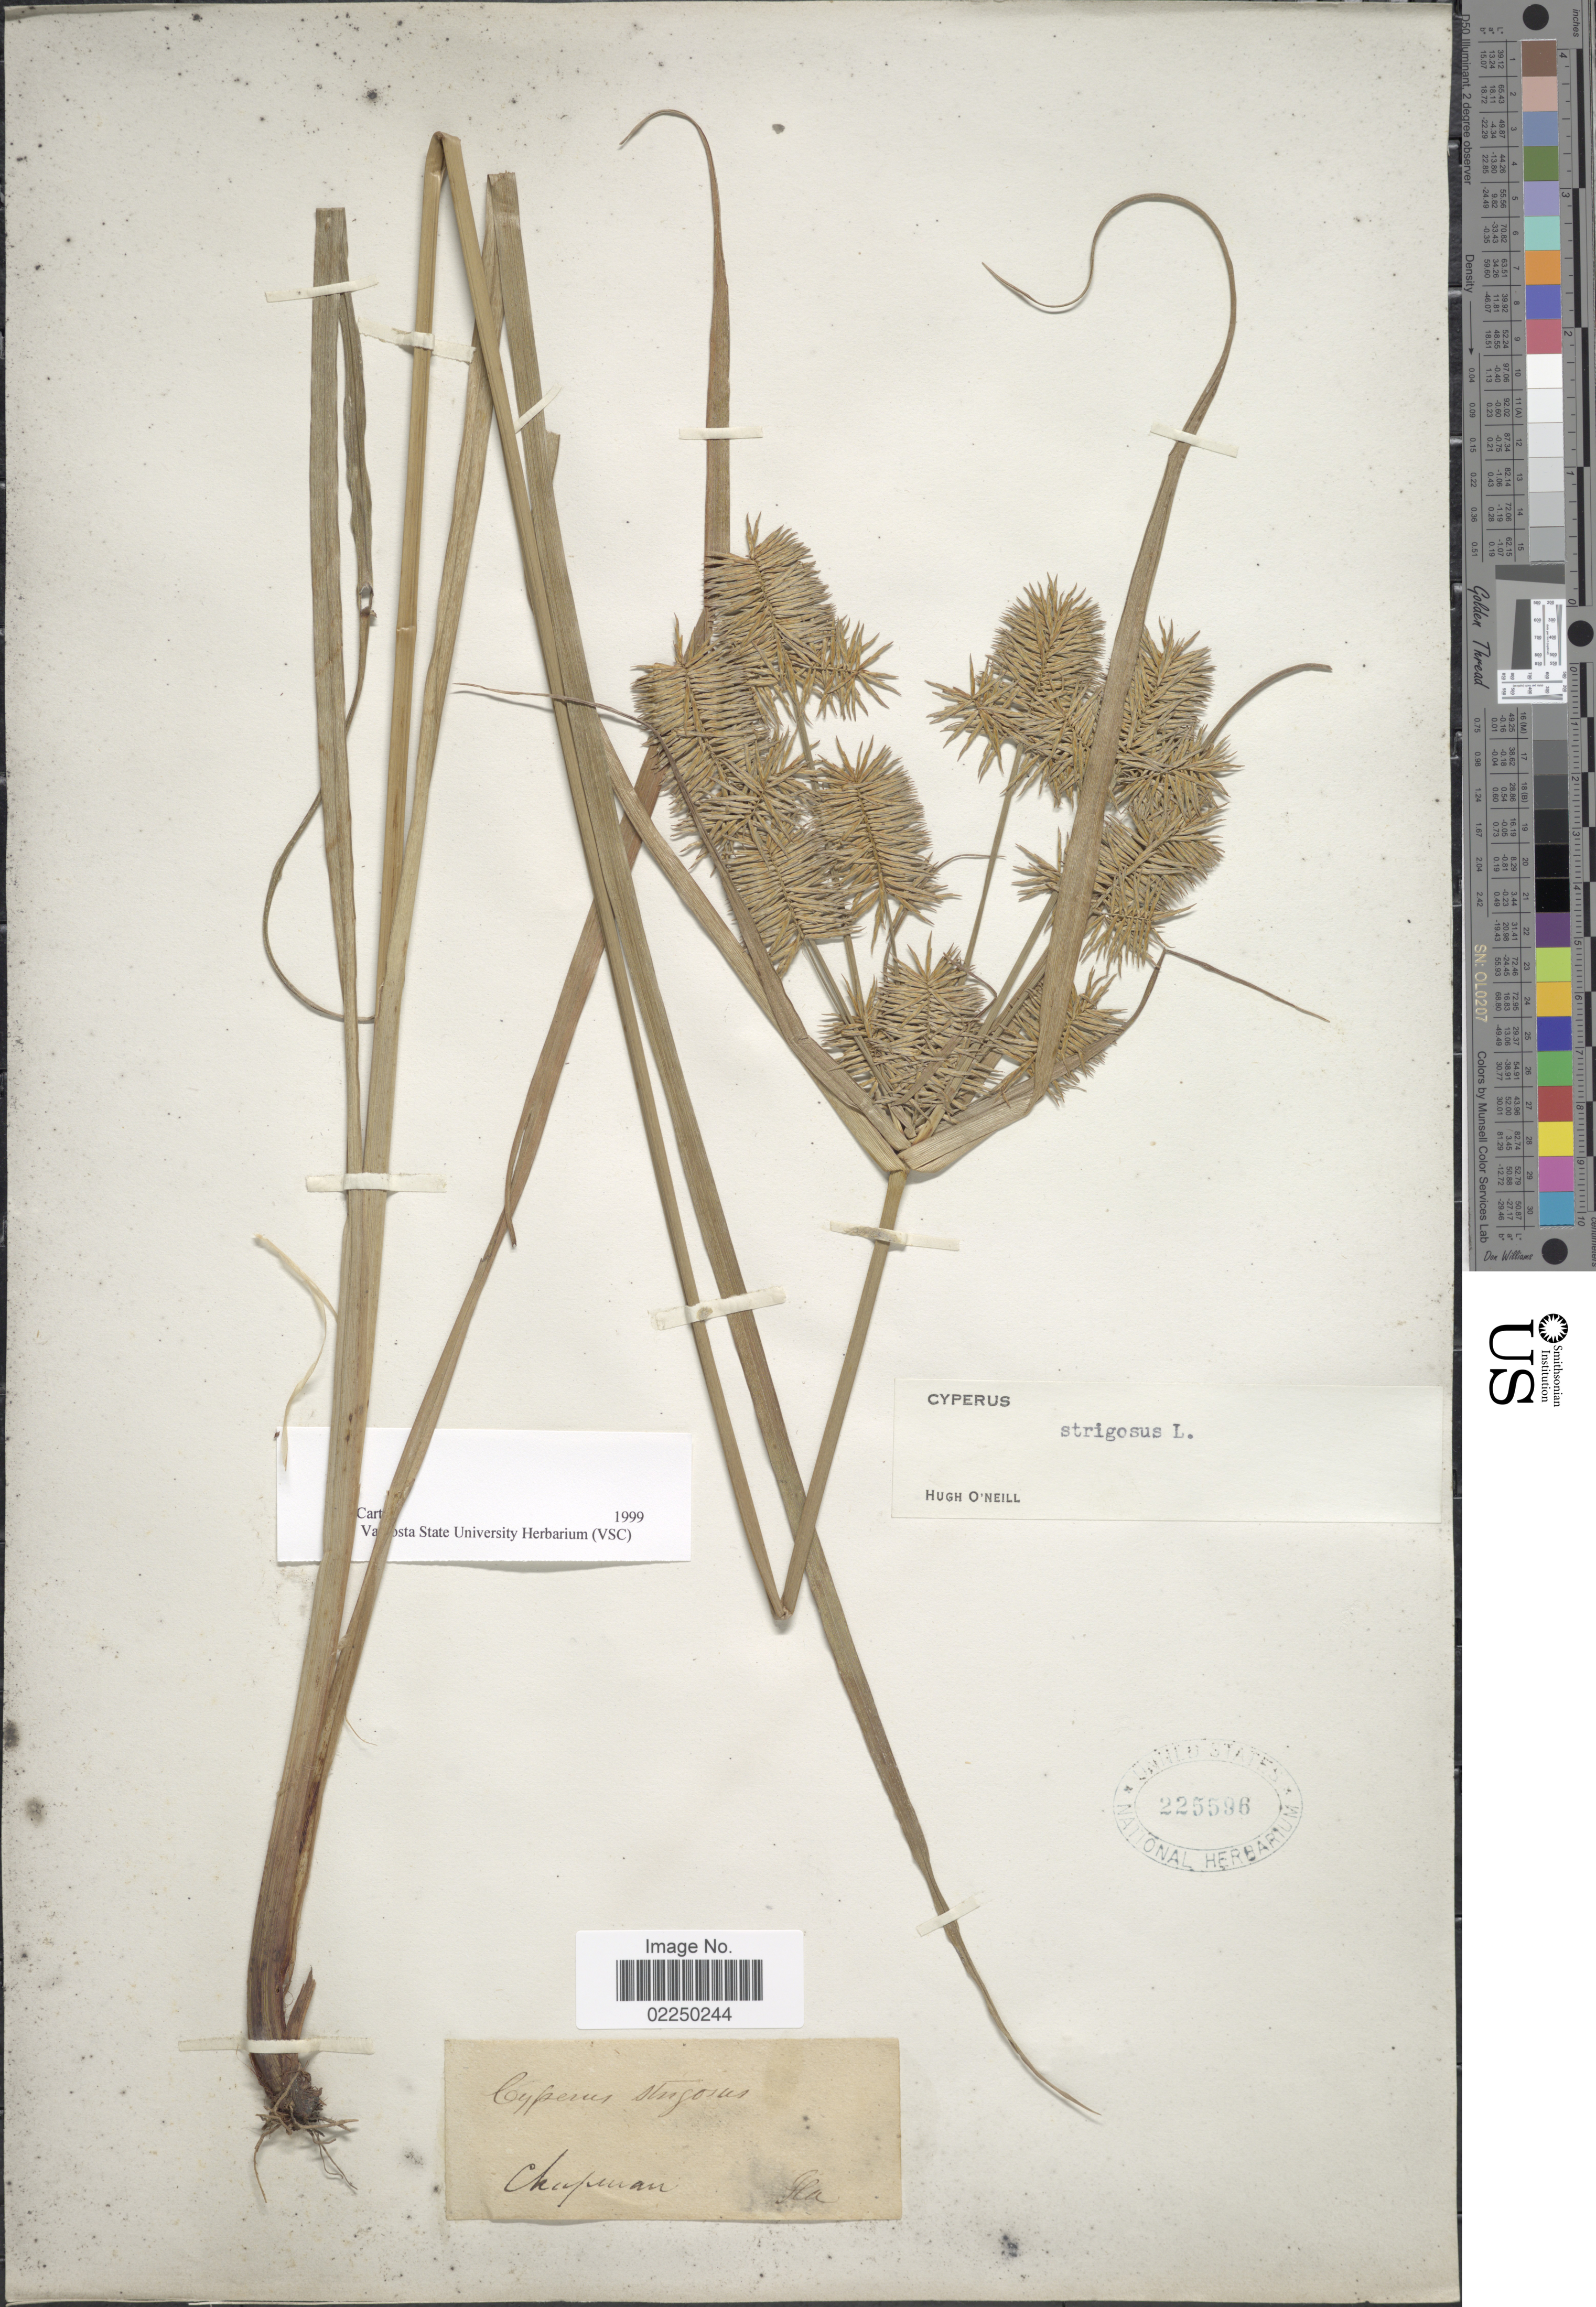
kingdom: Plantae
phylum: Tracheophyta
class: Liliopsida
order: Poales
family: Cyperaceae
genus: Cyperus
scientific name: Cyperus strigosus L.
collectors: A. Chapman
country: United States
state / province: Florida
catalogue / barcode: US 225596